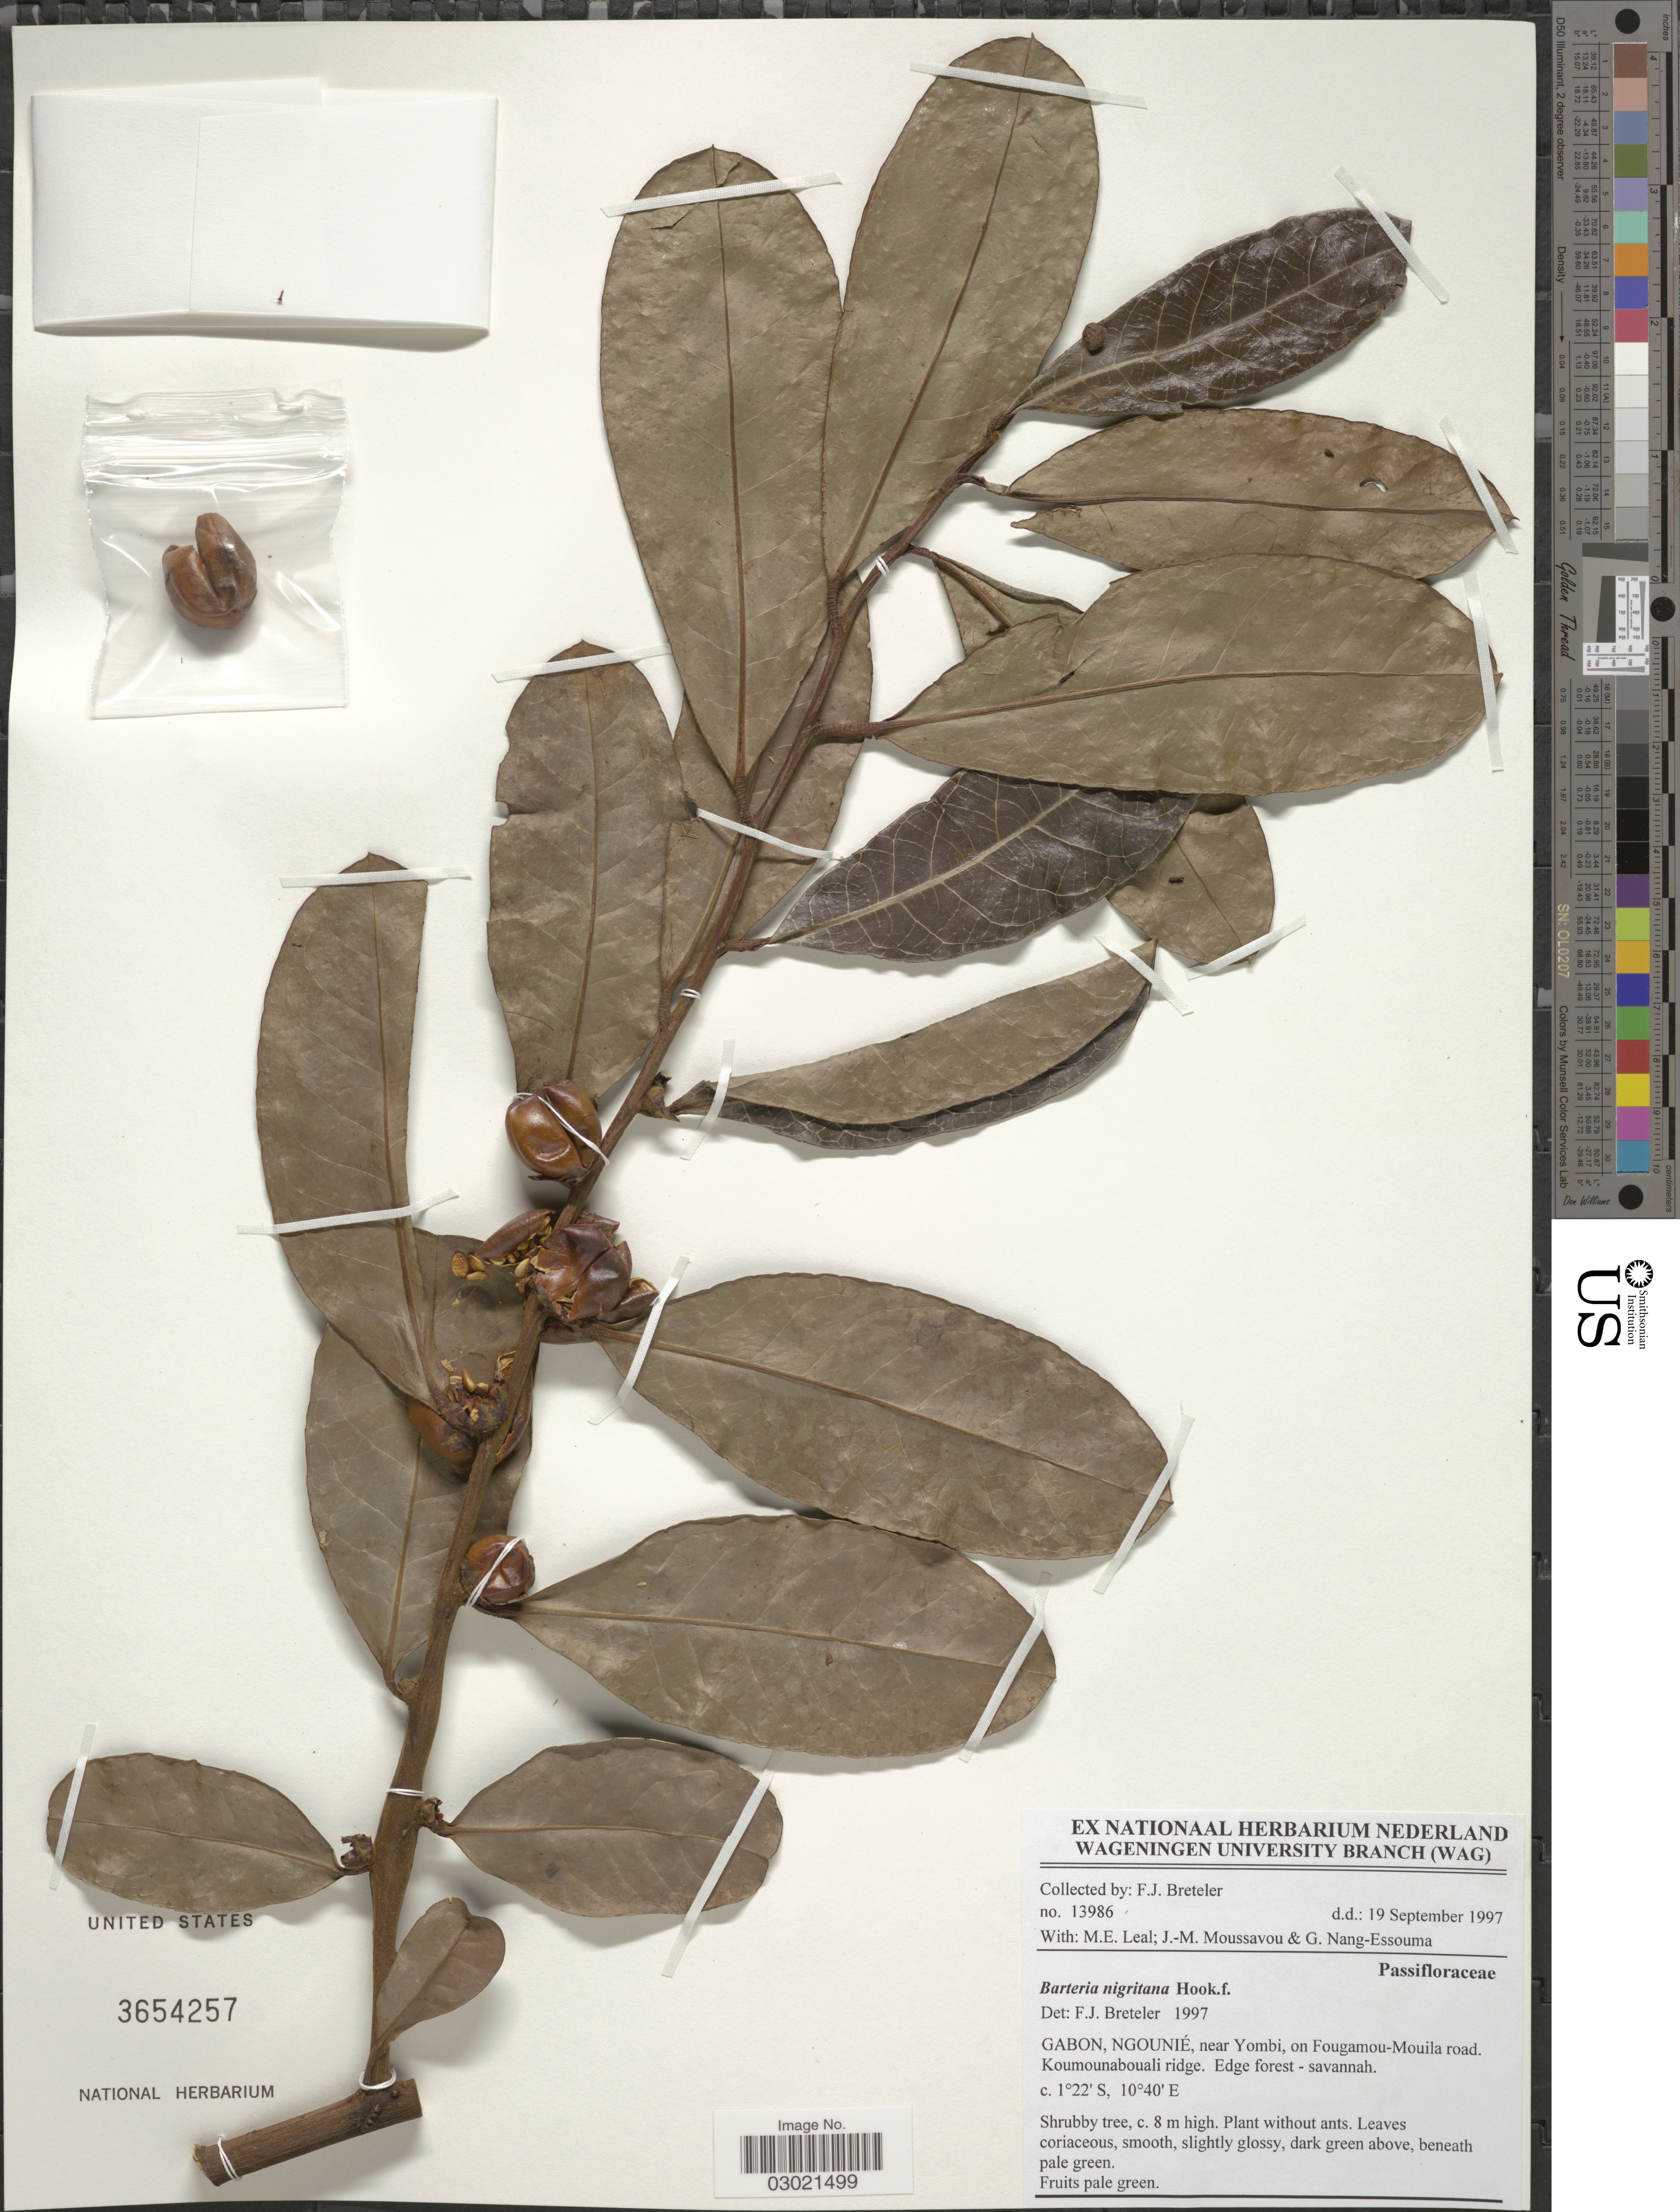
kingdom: Plantae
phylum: Tracheophyta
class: Magnoliopsida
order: Malpighiales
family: Passifloraceae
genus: Barteria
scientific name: Barteria nigritana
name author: Hook. f.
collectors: F. J. Breteler, M. E. Leal, J. Moussavou & G. Nang-Essouma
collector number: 13986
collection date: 1997-09-19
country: Gabon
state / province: Ngounie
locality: Ngounié, near Yombi, on Fougamou-Mouila road. Koumounabouali ridge.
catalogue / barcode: US 3654257